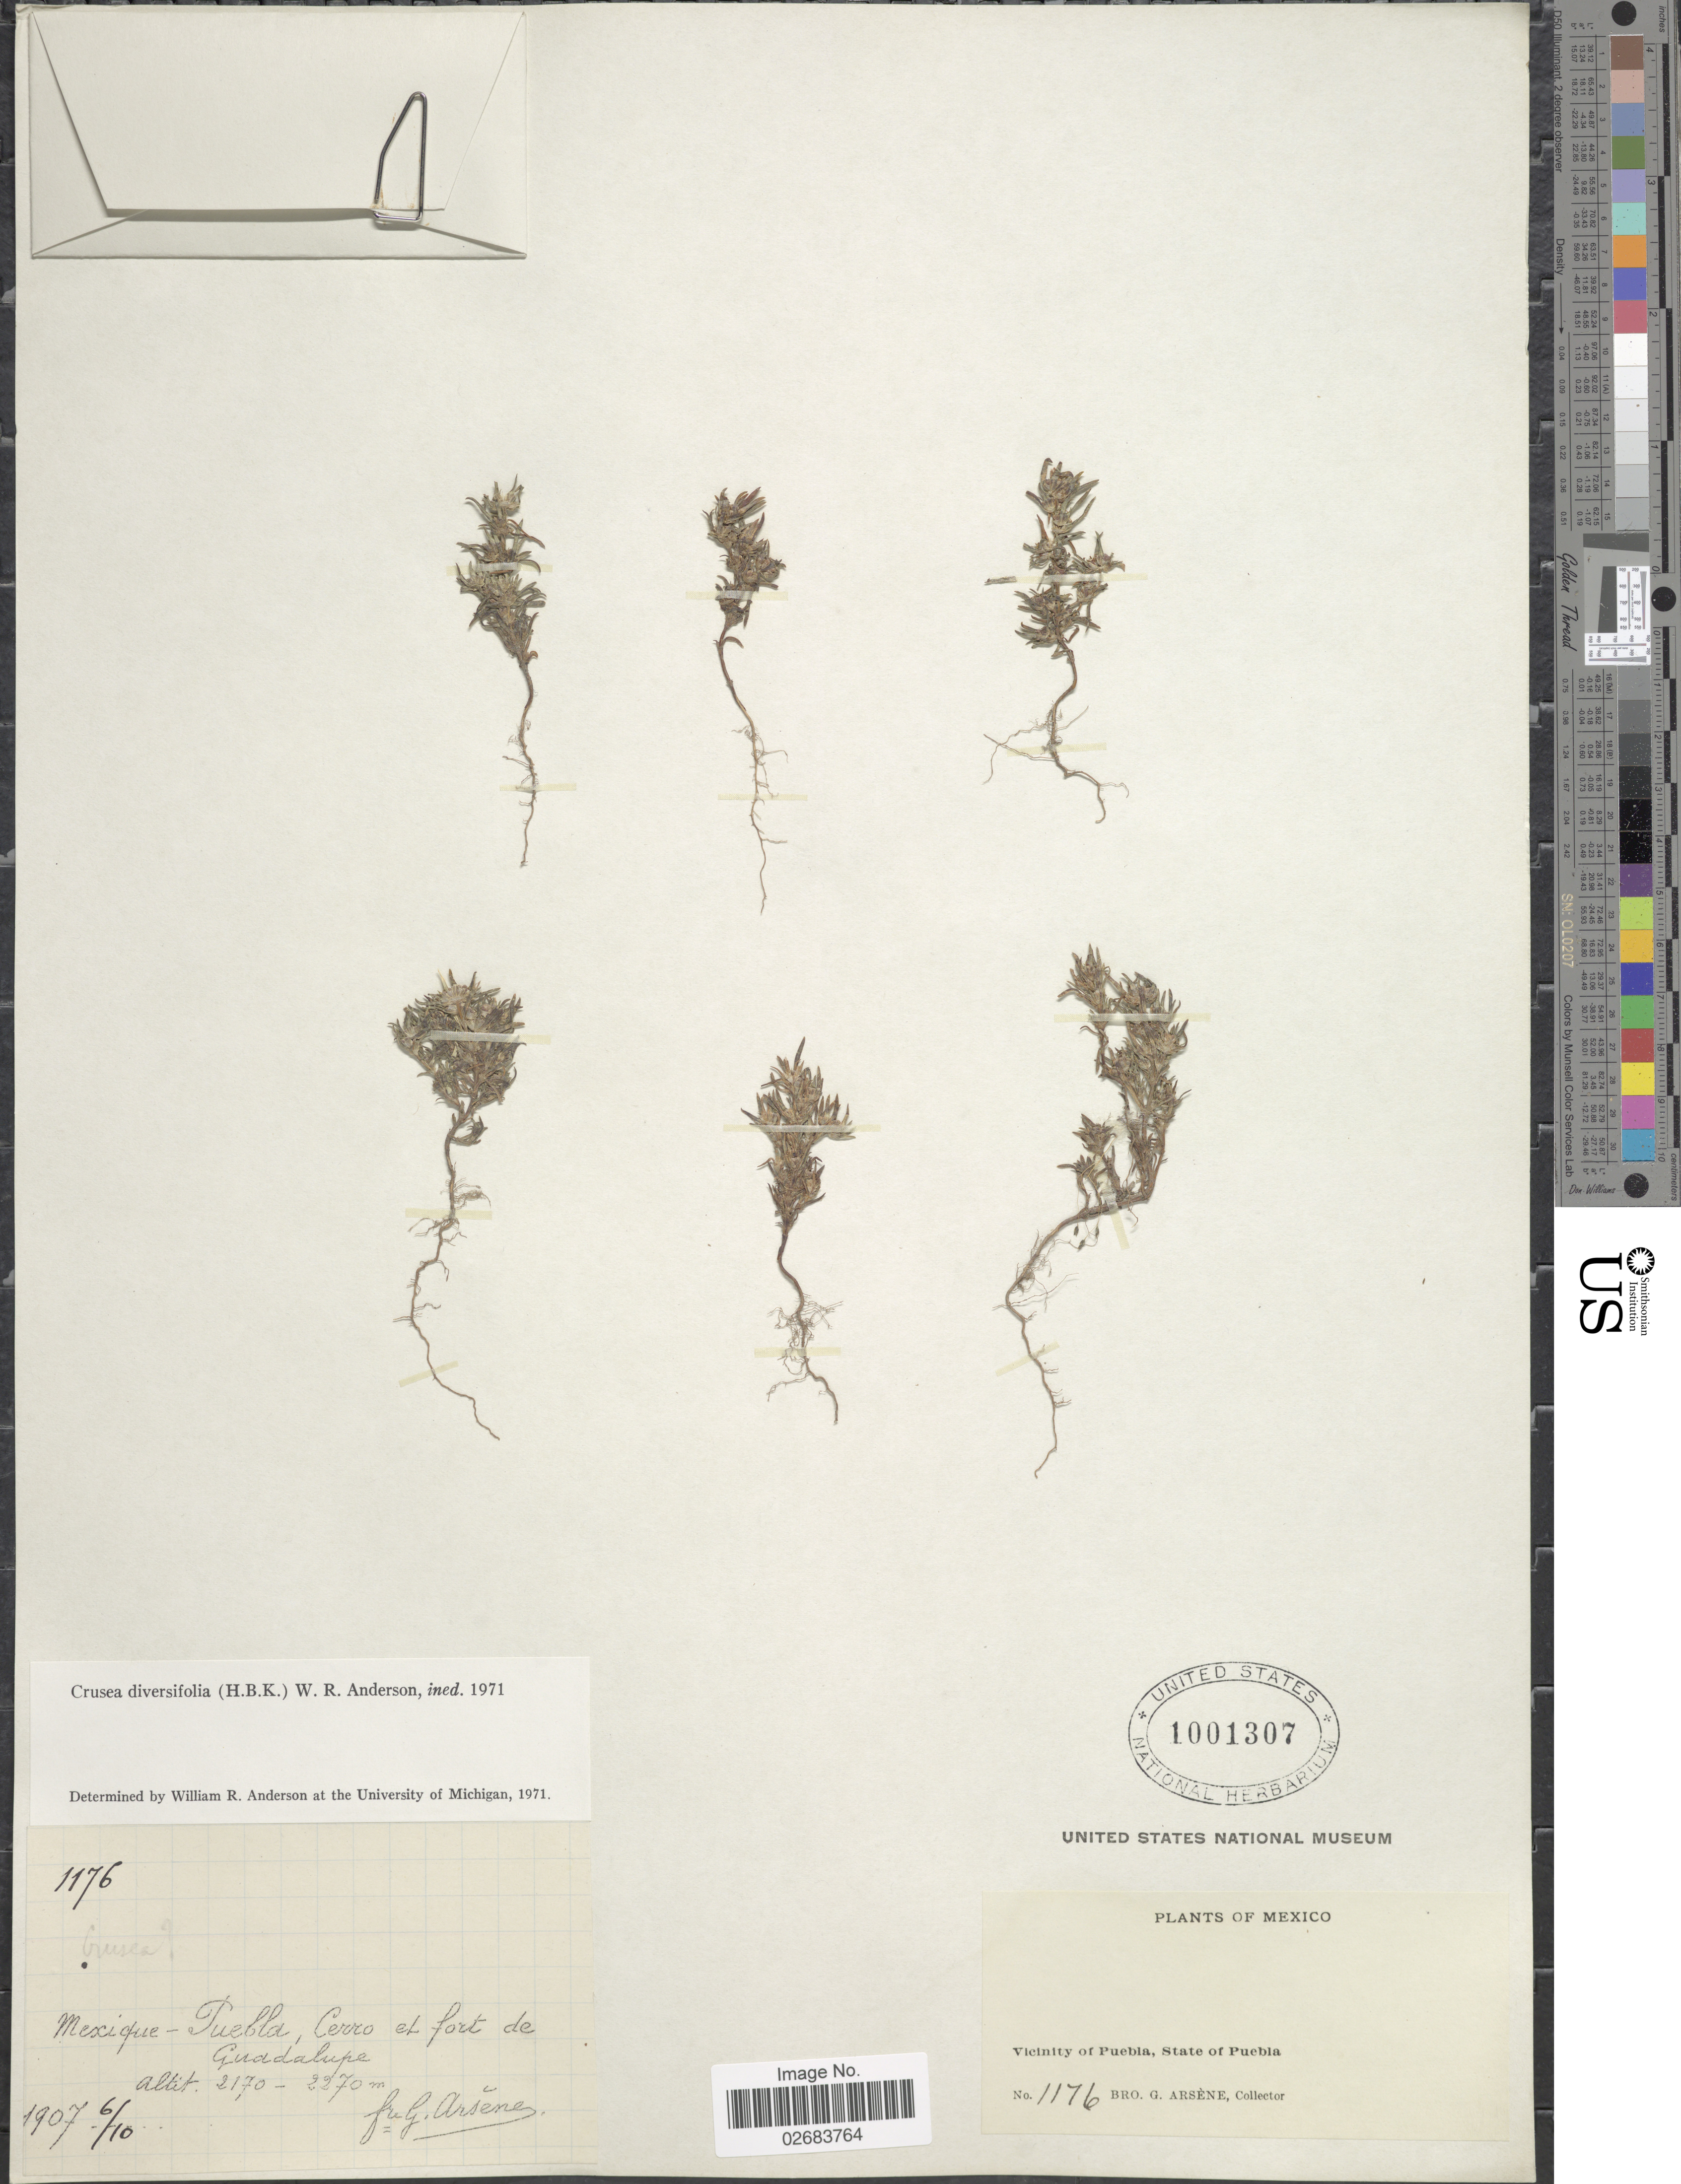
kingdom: Plantae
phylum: Tracheophyta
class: Magnoliopsida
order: Gentianales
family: Rubiaceae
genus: Crusea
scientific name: Crusea diversifolia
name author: (Kunth) W.R. Anderson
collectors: Bro. G. Arsène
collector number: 1176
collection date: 1907-10-06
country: Mexico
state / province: Puebla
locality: Cerro et fort de Guadalupe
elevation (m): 2170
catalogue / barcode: US 1001307